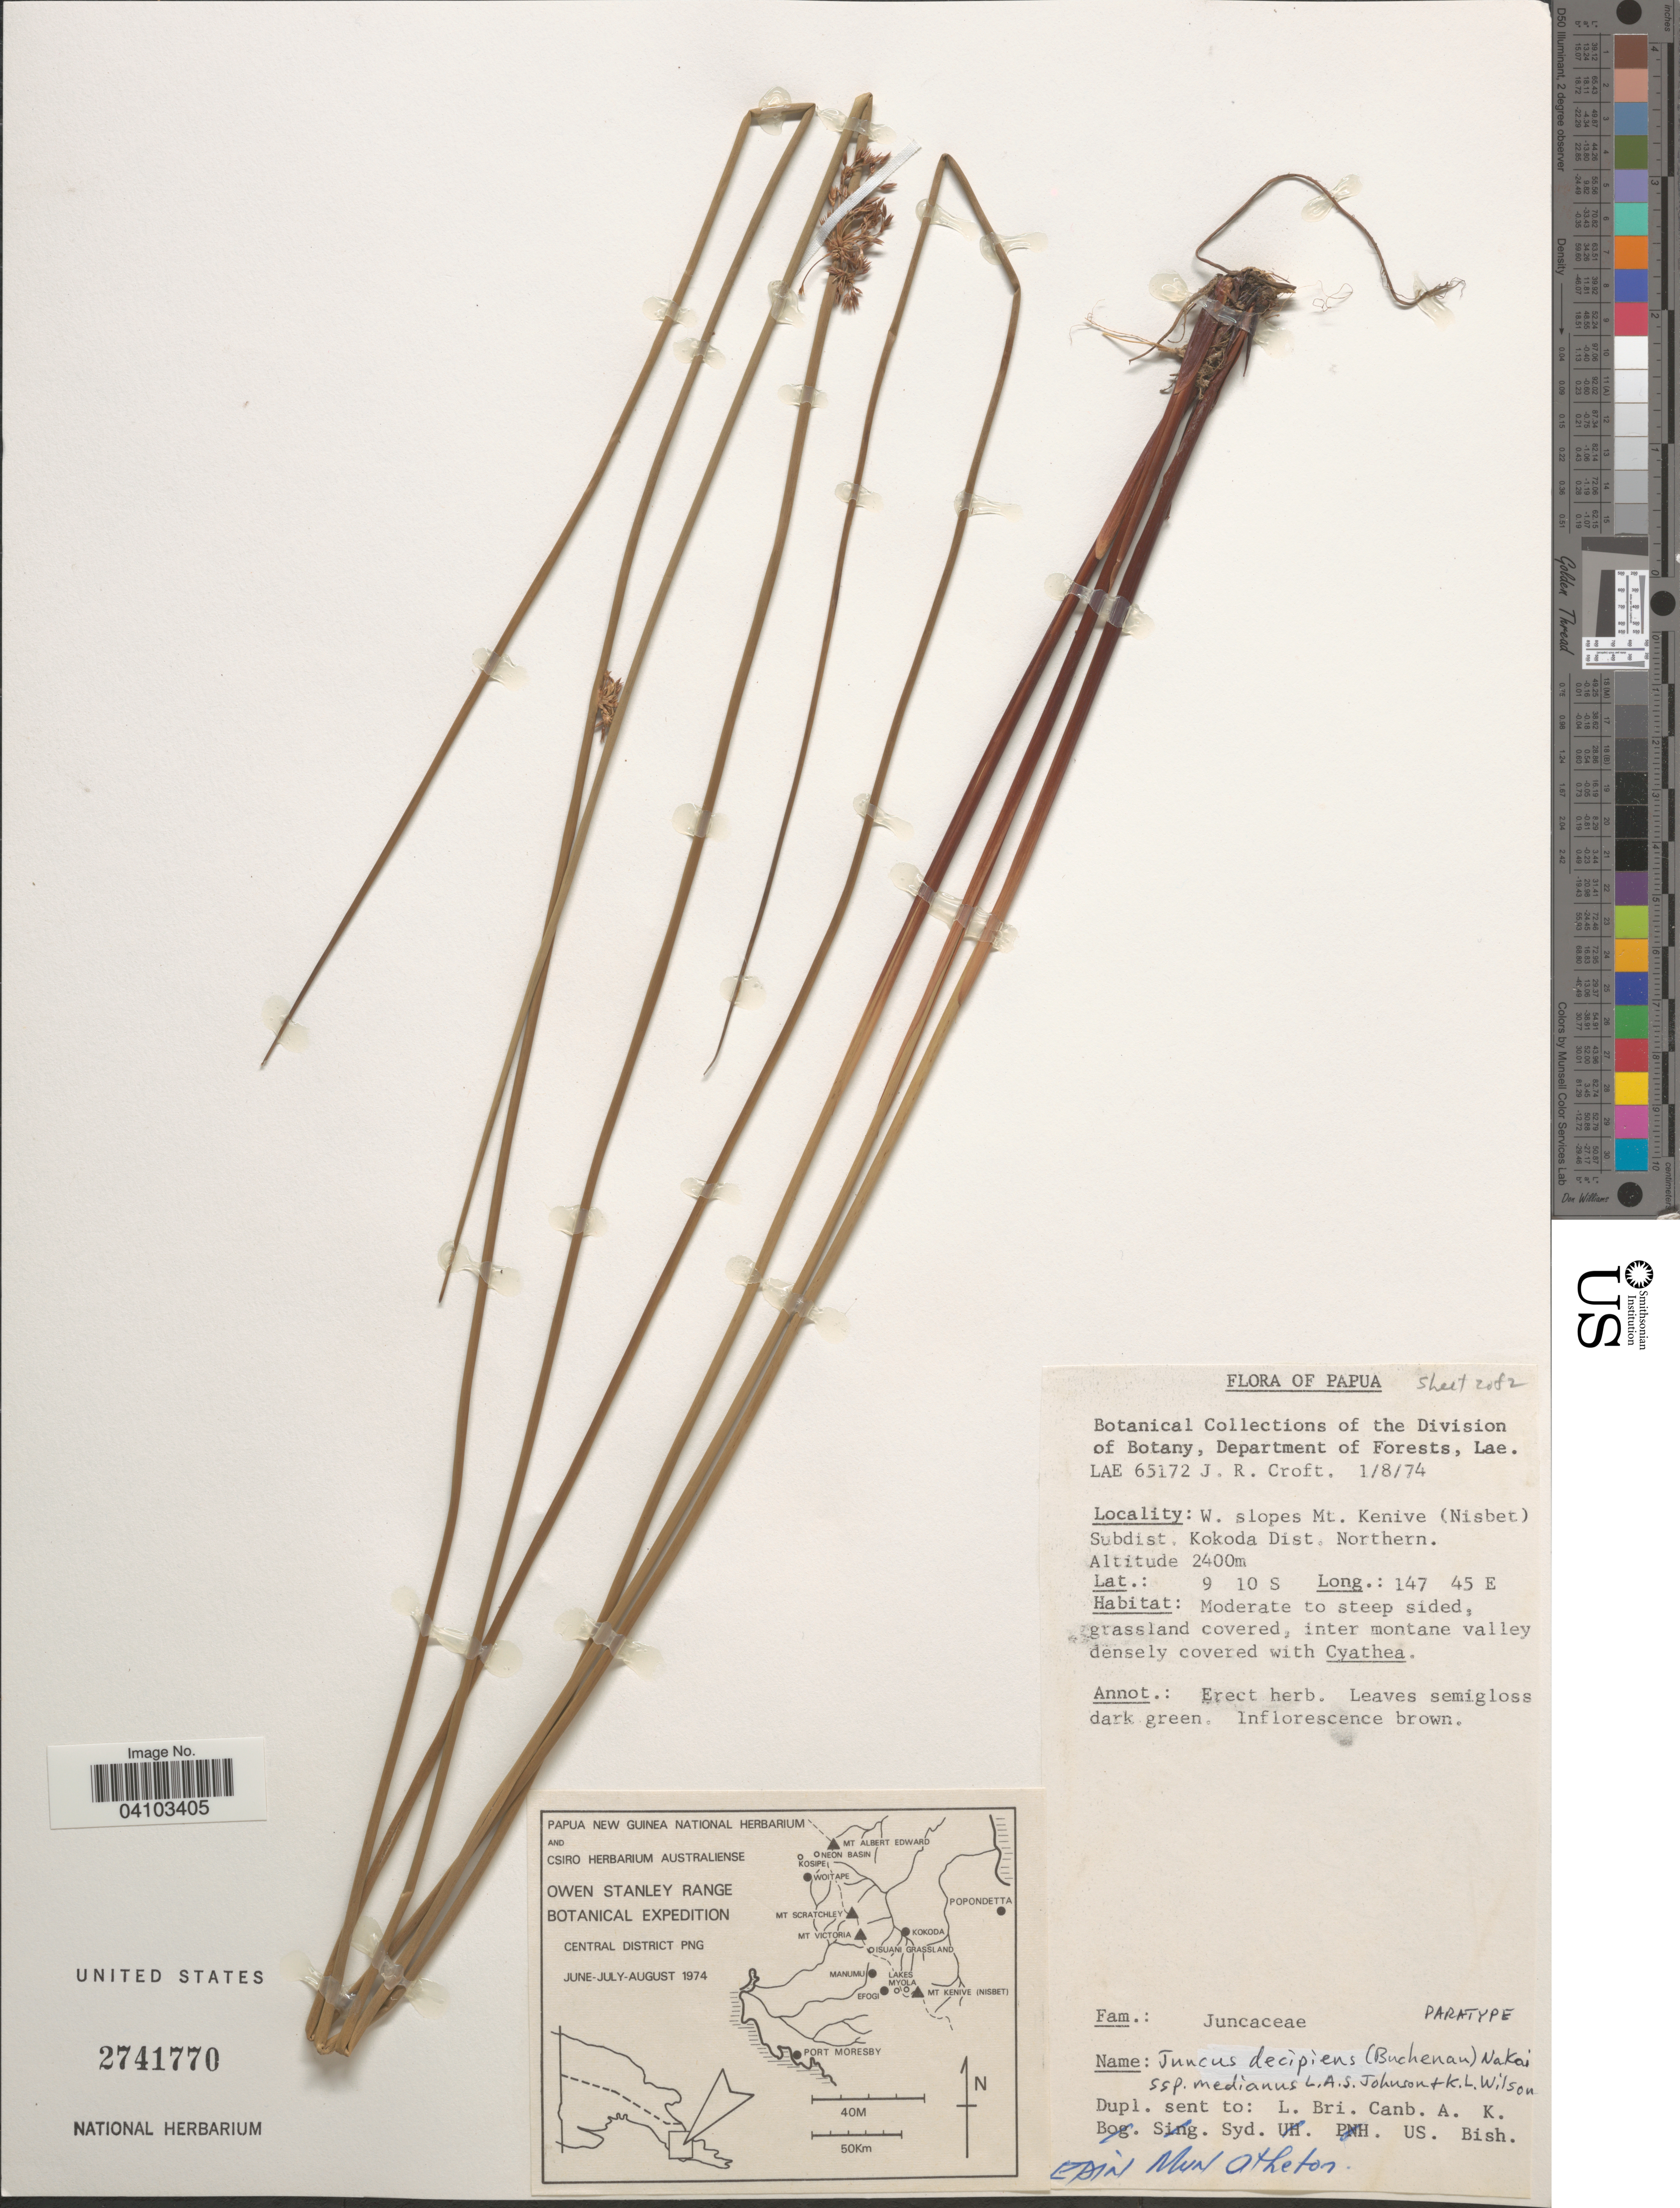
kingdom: Plantae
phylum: Tracheophyta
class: Liliopsida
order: Poales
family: Juncaceae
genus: Juncus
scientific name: Juncus decipiens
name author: (Buchenau) Nakai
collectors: J. R. Croft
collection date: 1974-08-01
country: Papua New Guinea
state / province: Northern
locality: Owen Stanley Range Botanical Expedition. W. slope Mt. Kenive (Nisbet) Subdist. Kokoda Dist. Northern.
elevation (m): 2400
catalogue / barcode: US 2741770